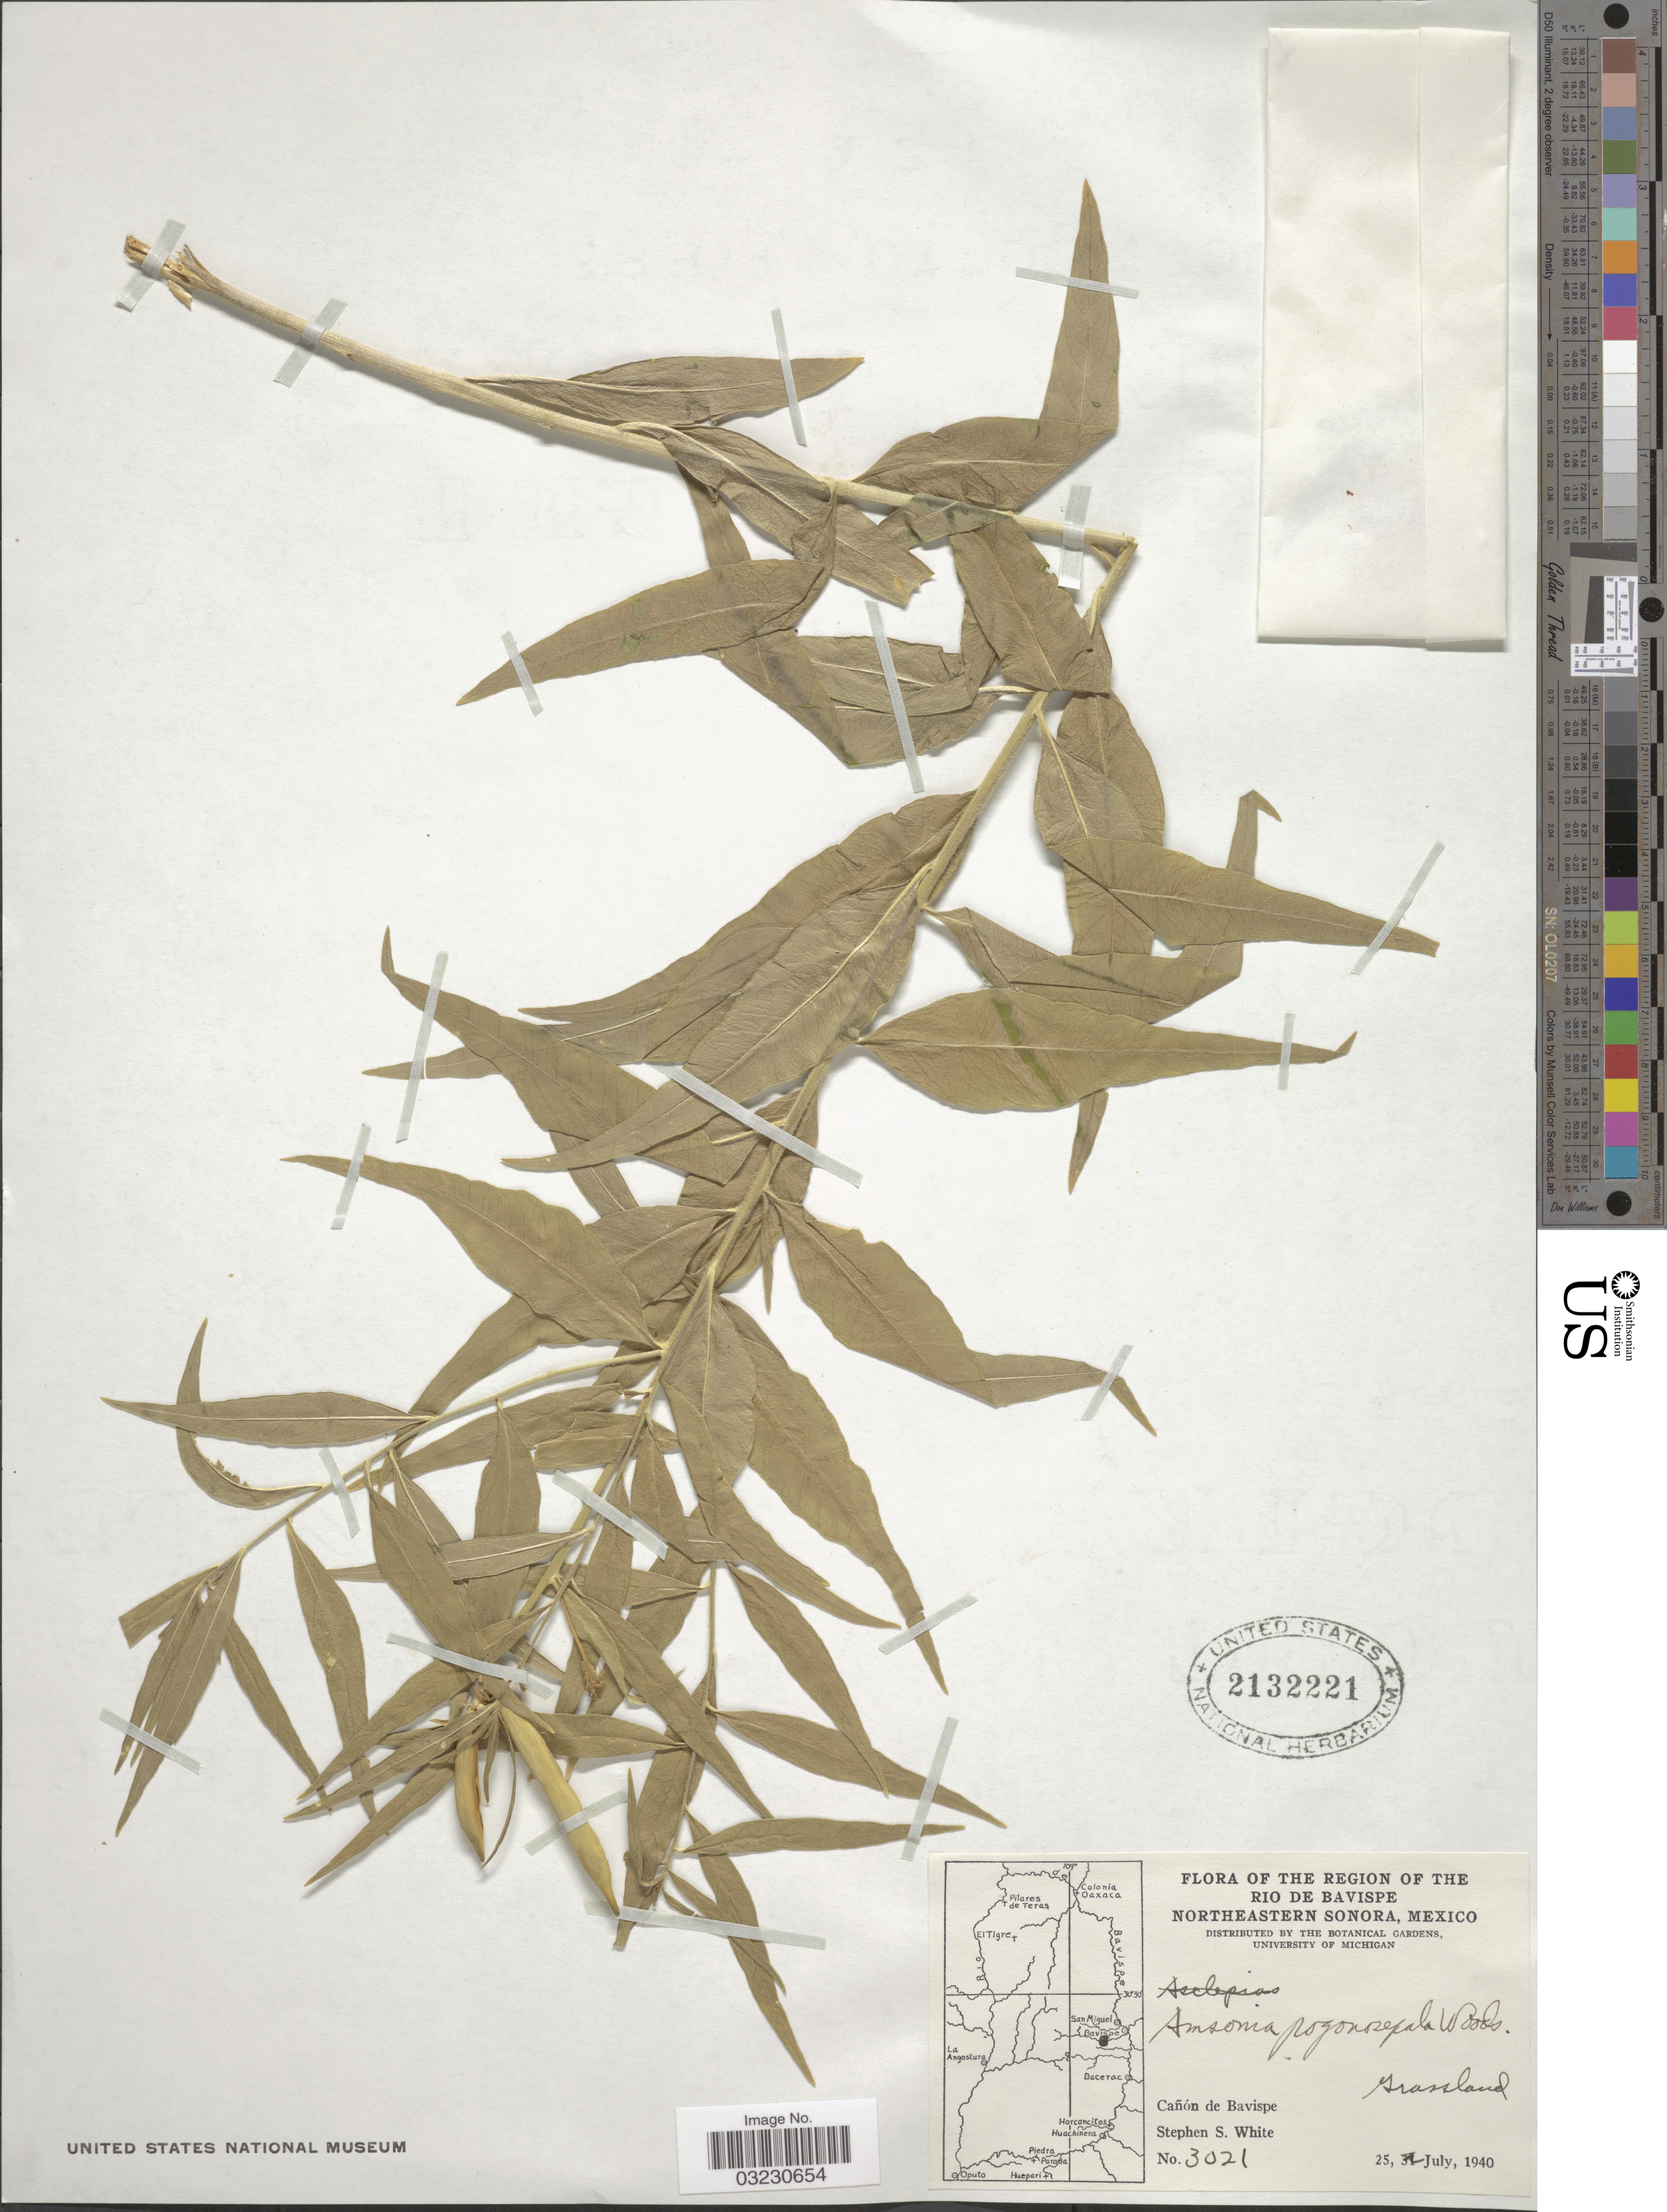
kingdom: Plantae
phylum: Tracheophyta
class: Magnoliopsida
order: Gentianales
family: Apocynaceae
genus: Amsonia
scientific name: Amsonia pogonosepala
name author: Woodson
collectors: S. S. White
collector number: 3021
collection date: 1940-07-25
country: Mexico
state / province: Sonora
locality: The region of the Rio De Bavispe, Northeastern Sonora, Cañón de Bavispe, Grassland.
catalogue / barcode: US 2132221